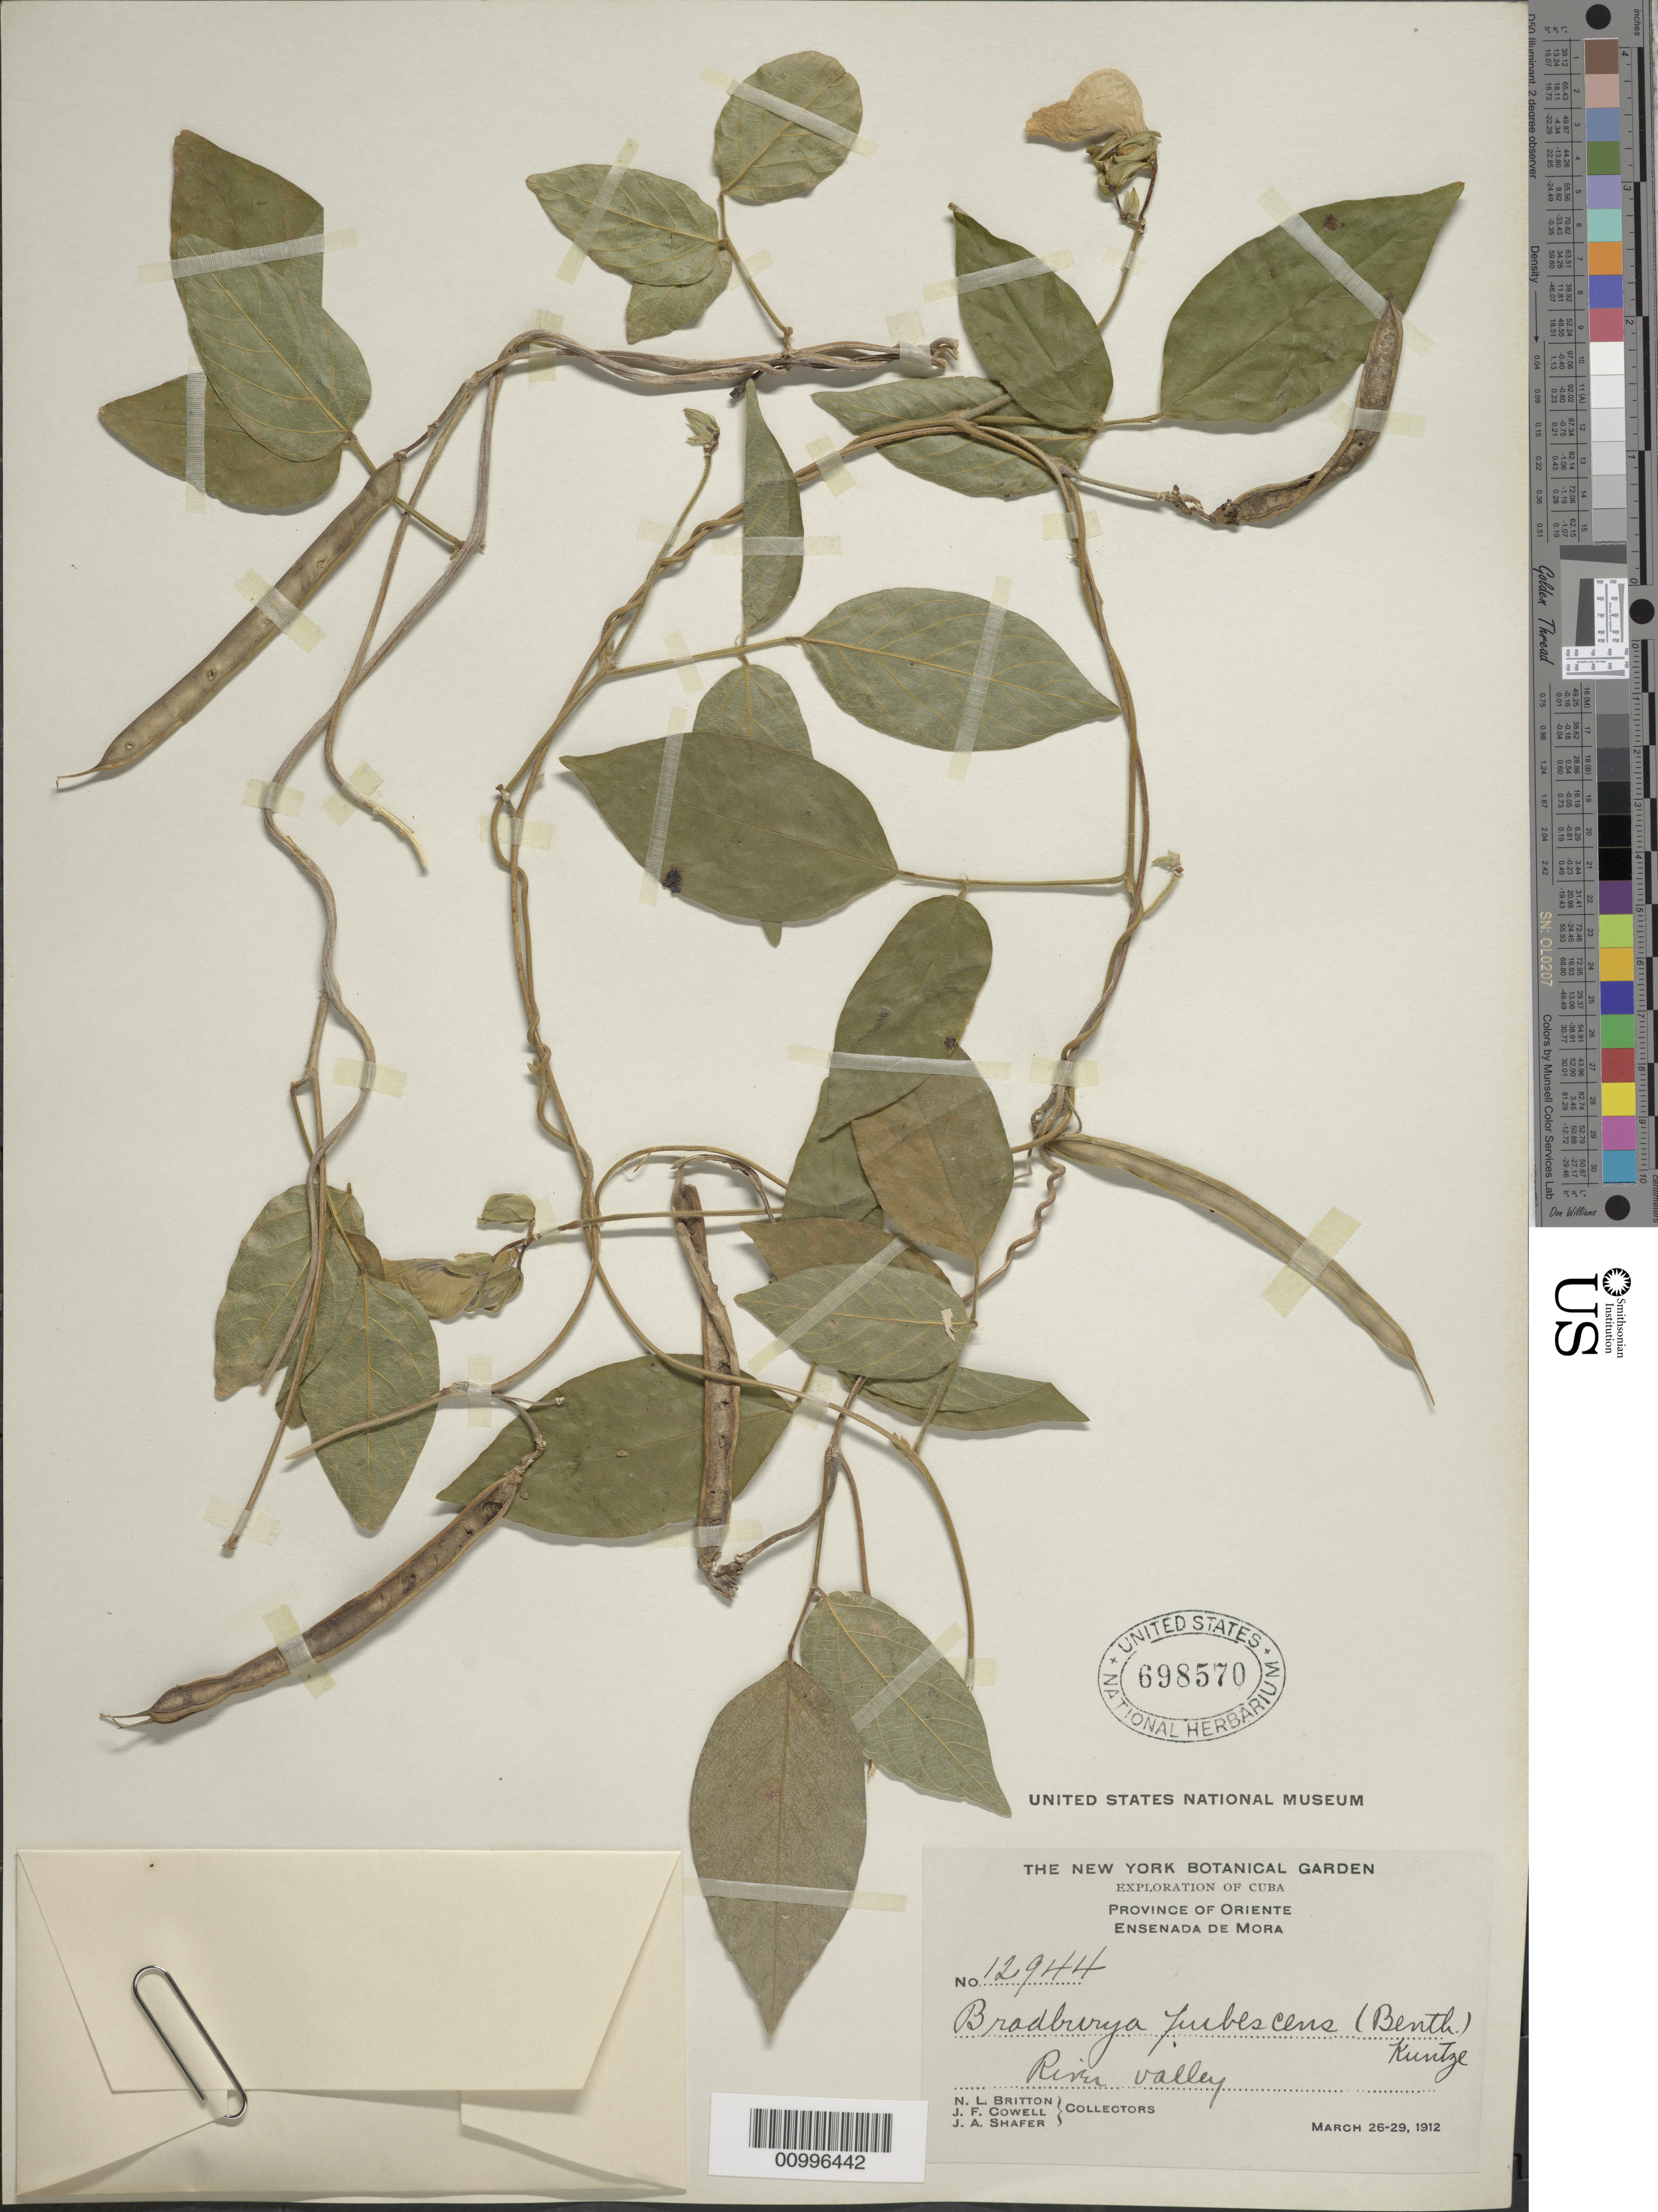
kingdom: Plantae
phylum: Tracheophyta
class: Magnoliopsida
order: Fabales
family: Fabaceae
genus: Centrosema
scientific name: Centrosema pubescens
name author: Benth.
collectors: N. Britton, J. F. Cowell & J. A. Shafer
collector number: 12944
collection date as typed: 26 Mar 1912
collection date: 1912-03-26/1912-03-29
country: Cuba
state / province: Oriente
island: Cuba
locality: Oriente, Enseada de Mora River Valley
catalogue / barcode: US 698570